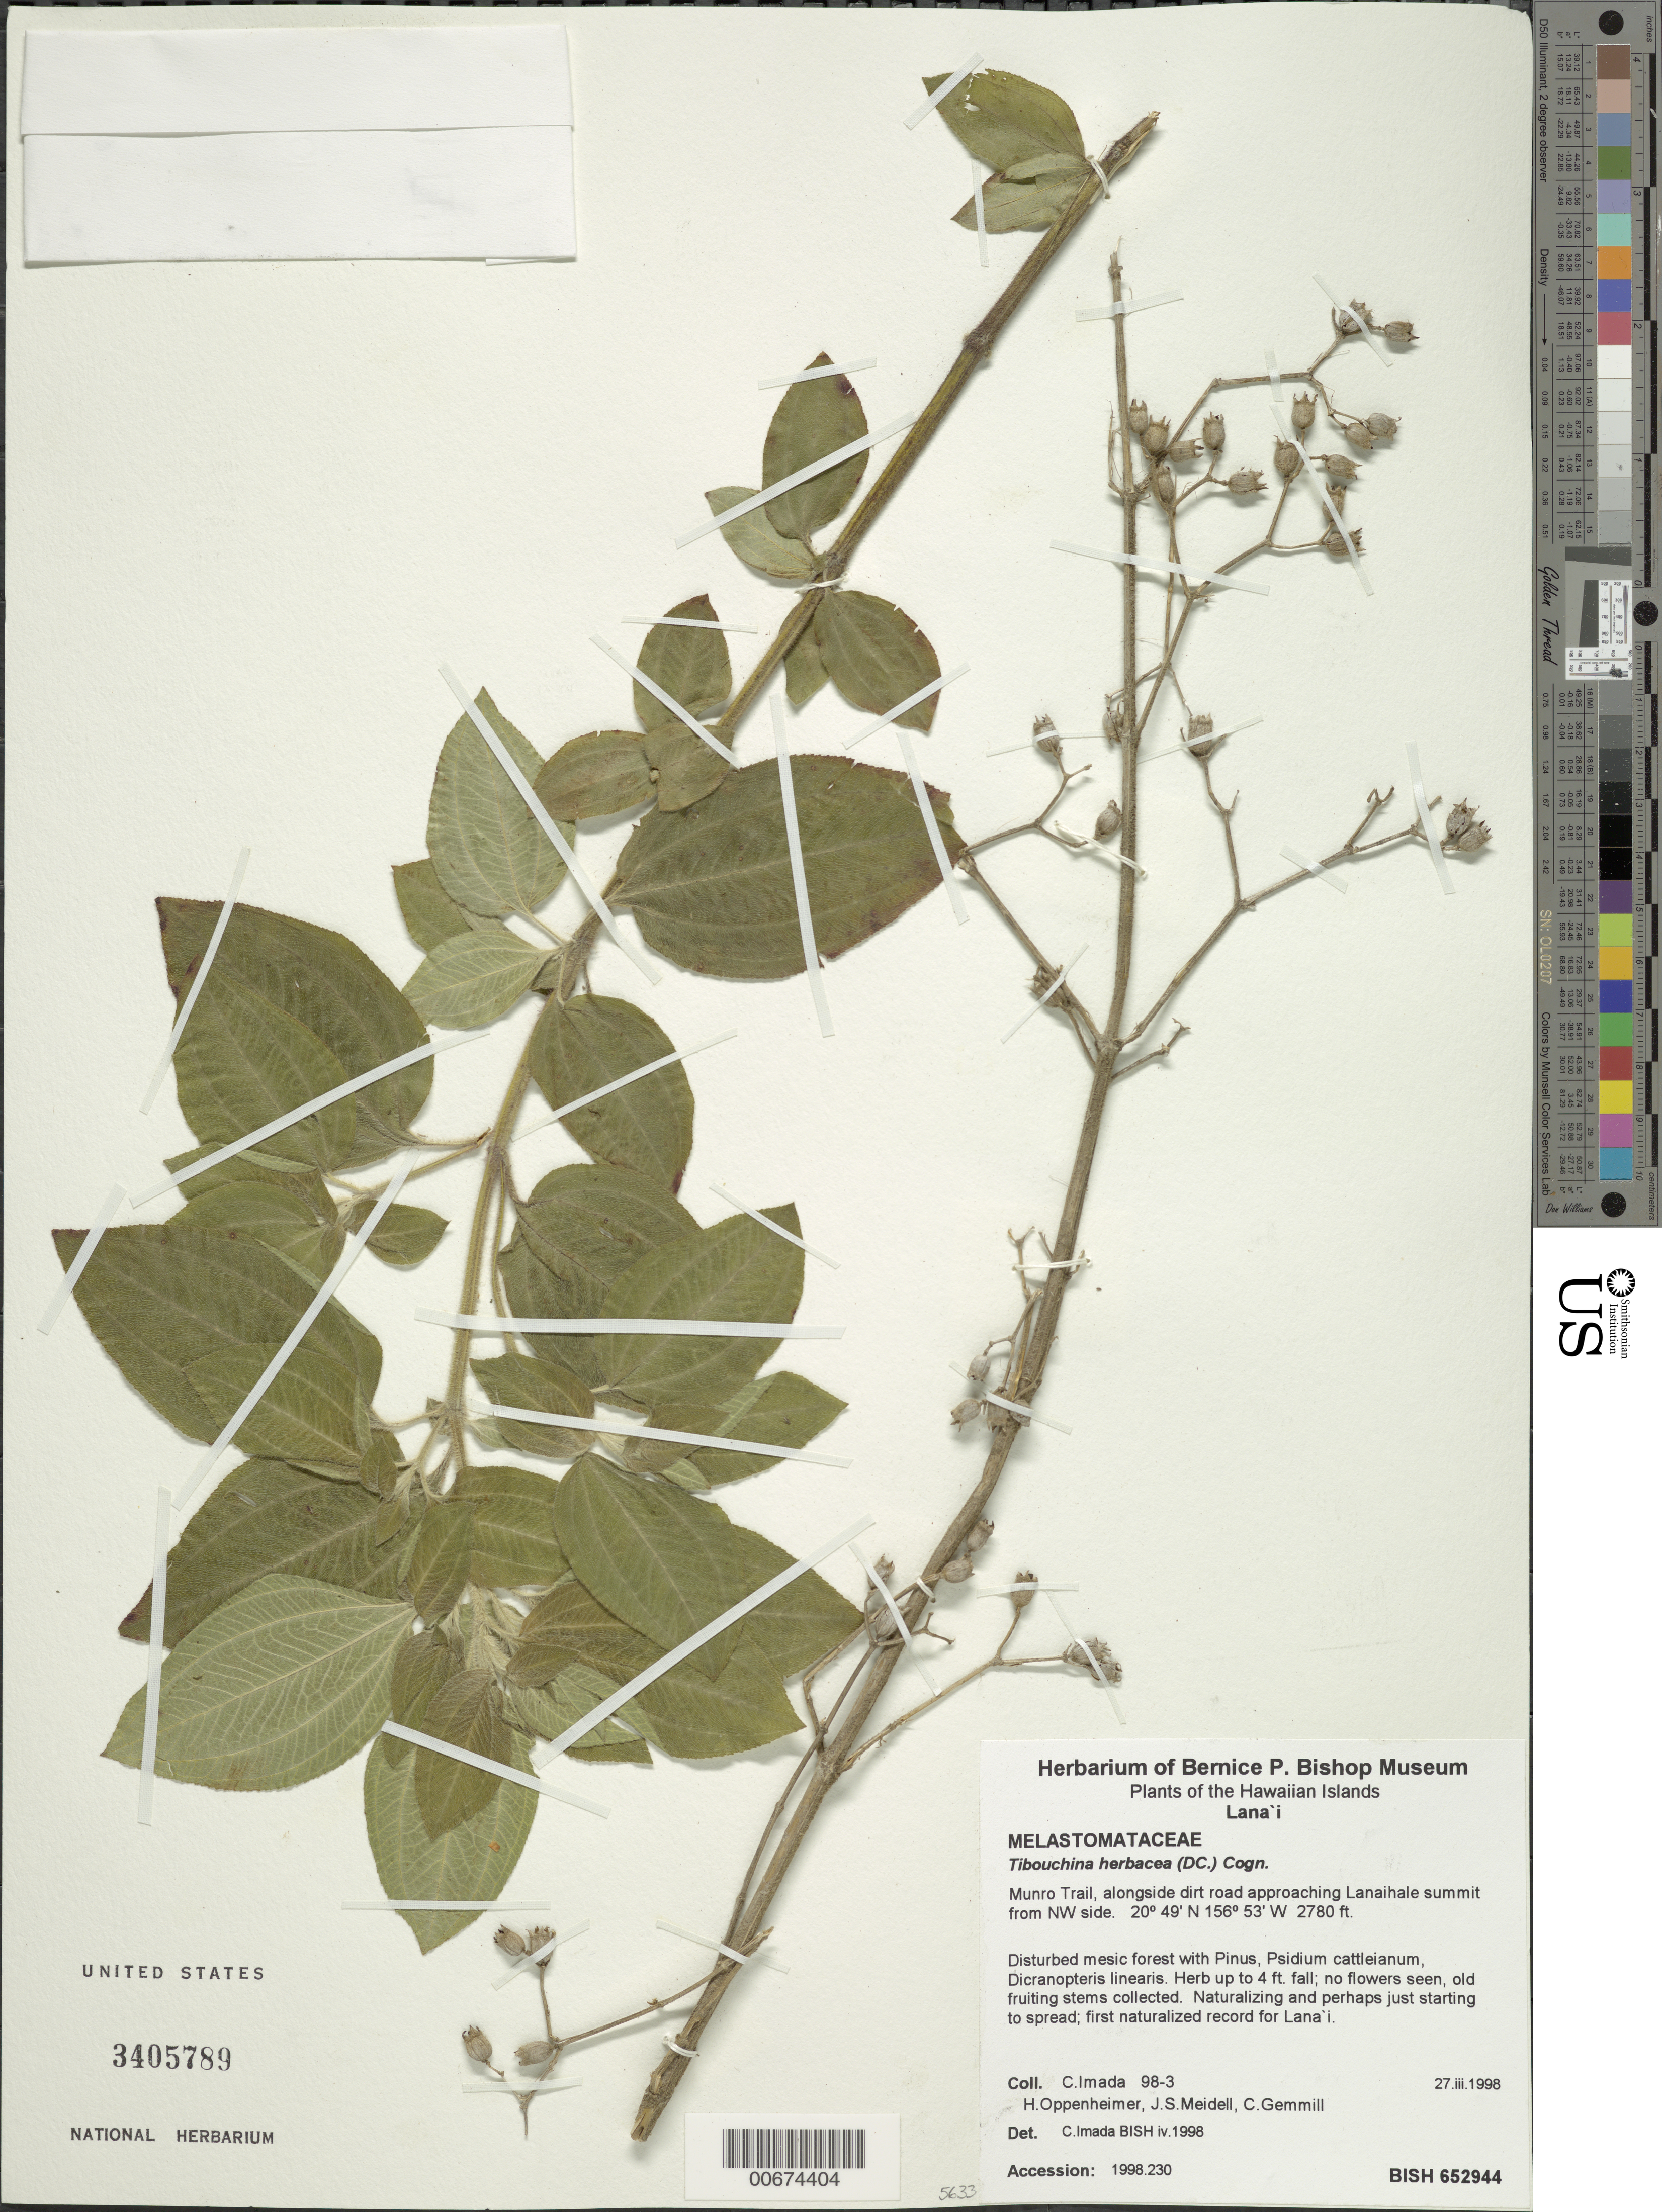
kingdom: Plantae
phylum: Tracheophyta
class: Magnoliopsida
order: Myrtales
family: Melastomataceae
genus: Chaetogastra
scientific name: Chaetogastra herbacea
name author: (DC.) P.J.F. Guim. & Michelang.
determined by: Wagner, W. L., (BOT), Smithsonian Institution - National Museum of Natural History (UNITED STATES)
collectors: C. Imada, H. Oppenheimer, J. Meidell & C. Gemmill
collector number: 98-3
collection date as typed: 27 Mar 1998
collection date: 1998-03-27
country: United States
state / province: Hawaii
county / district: Maui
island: Lana'i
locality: Munro Trail, alongside dirt road approaching Lanaihale summit from NW side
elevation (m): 847.3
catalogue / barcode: US 3405789